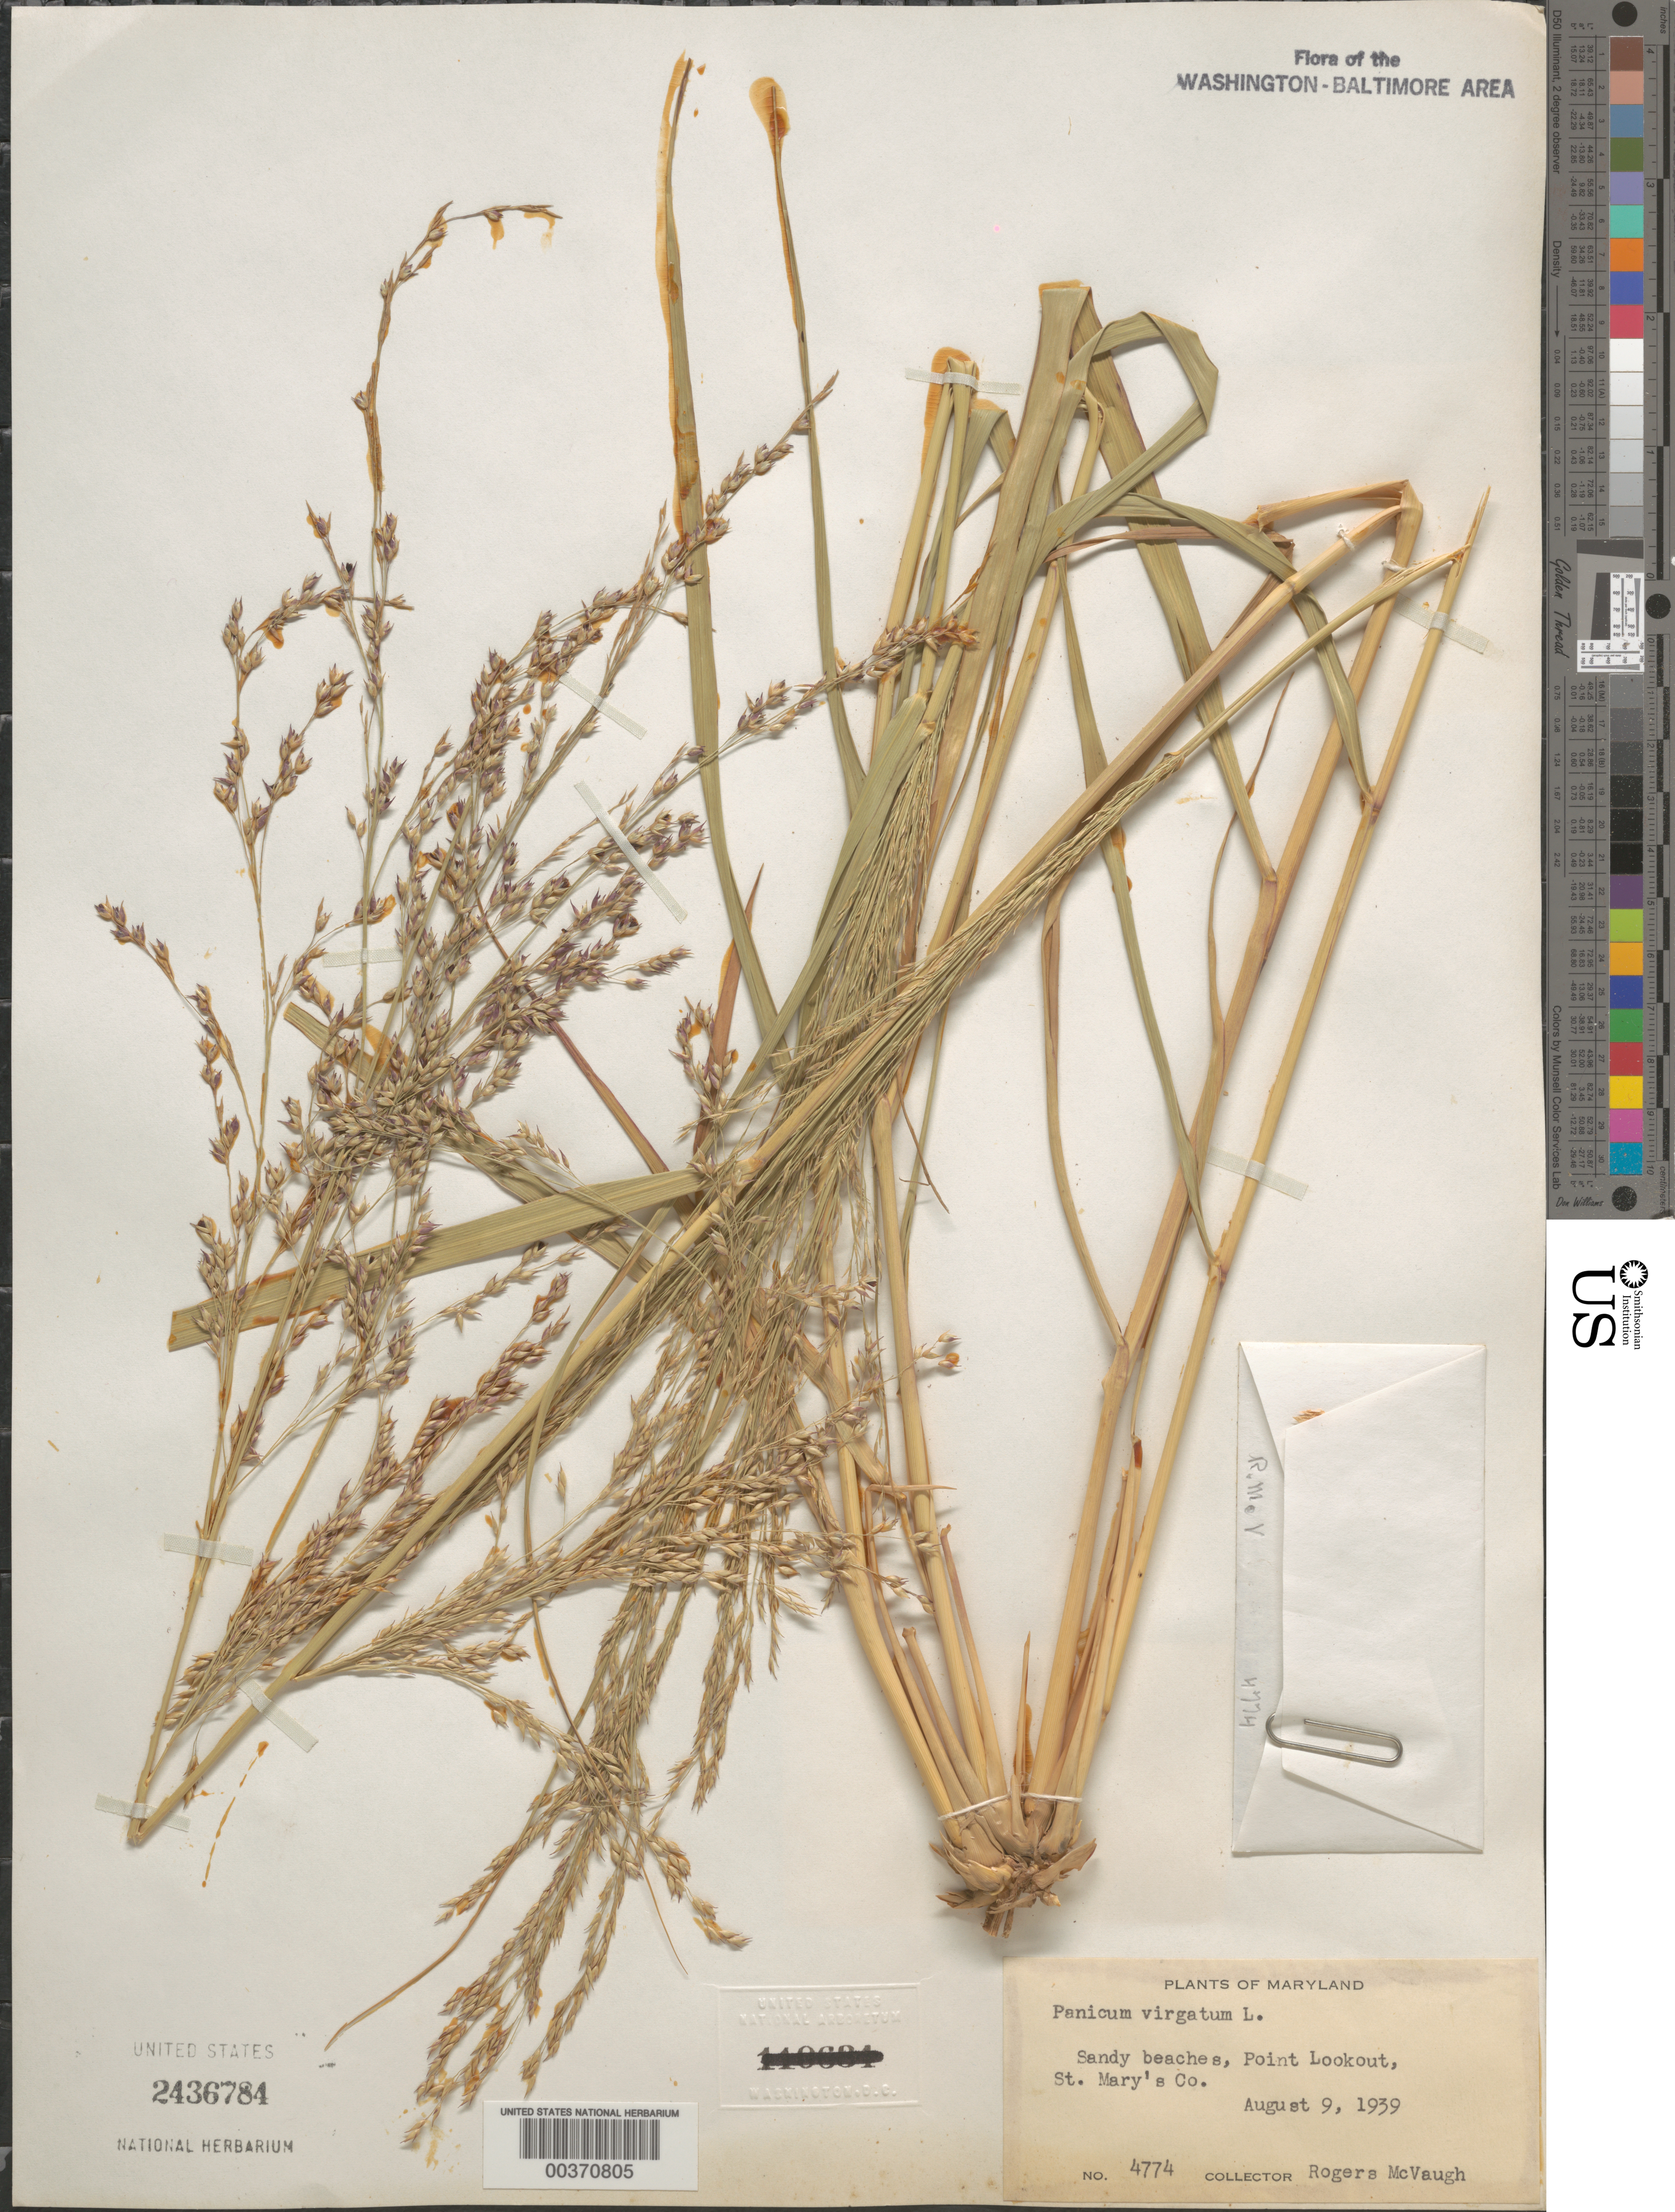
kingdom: Plantae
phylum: Tracheophyta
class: Liliopsida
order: Poales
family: Poaceae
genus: Panicum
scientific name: Panicum virgatum var. cubense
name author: Griseb.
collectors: R. McVaugh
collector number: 4774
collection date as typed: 09 Aug 1939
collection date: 1939-08-09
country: United States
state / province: Maryland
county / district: St. Mary's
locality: Point Lookout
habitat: Sandy beaches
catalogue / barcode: US 2436784